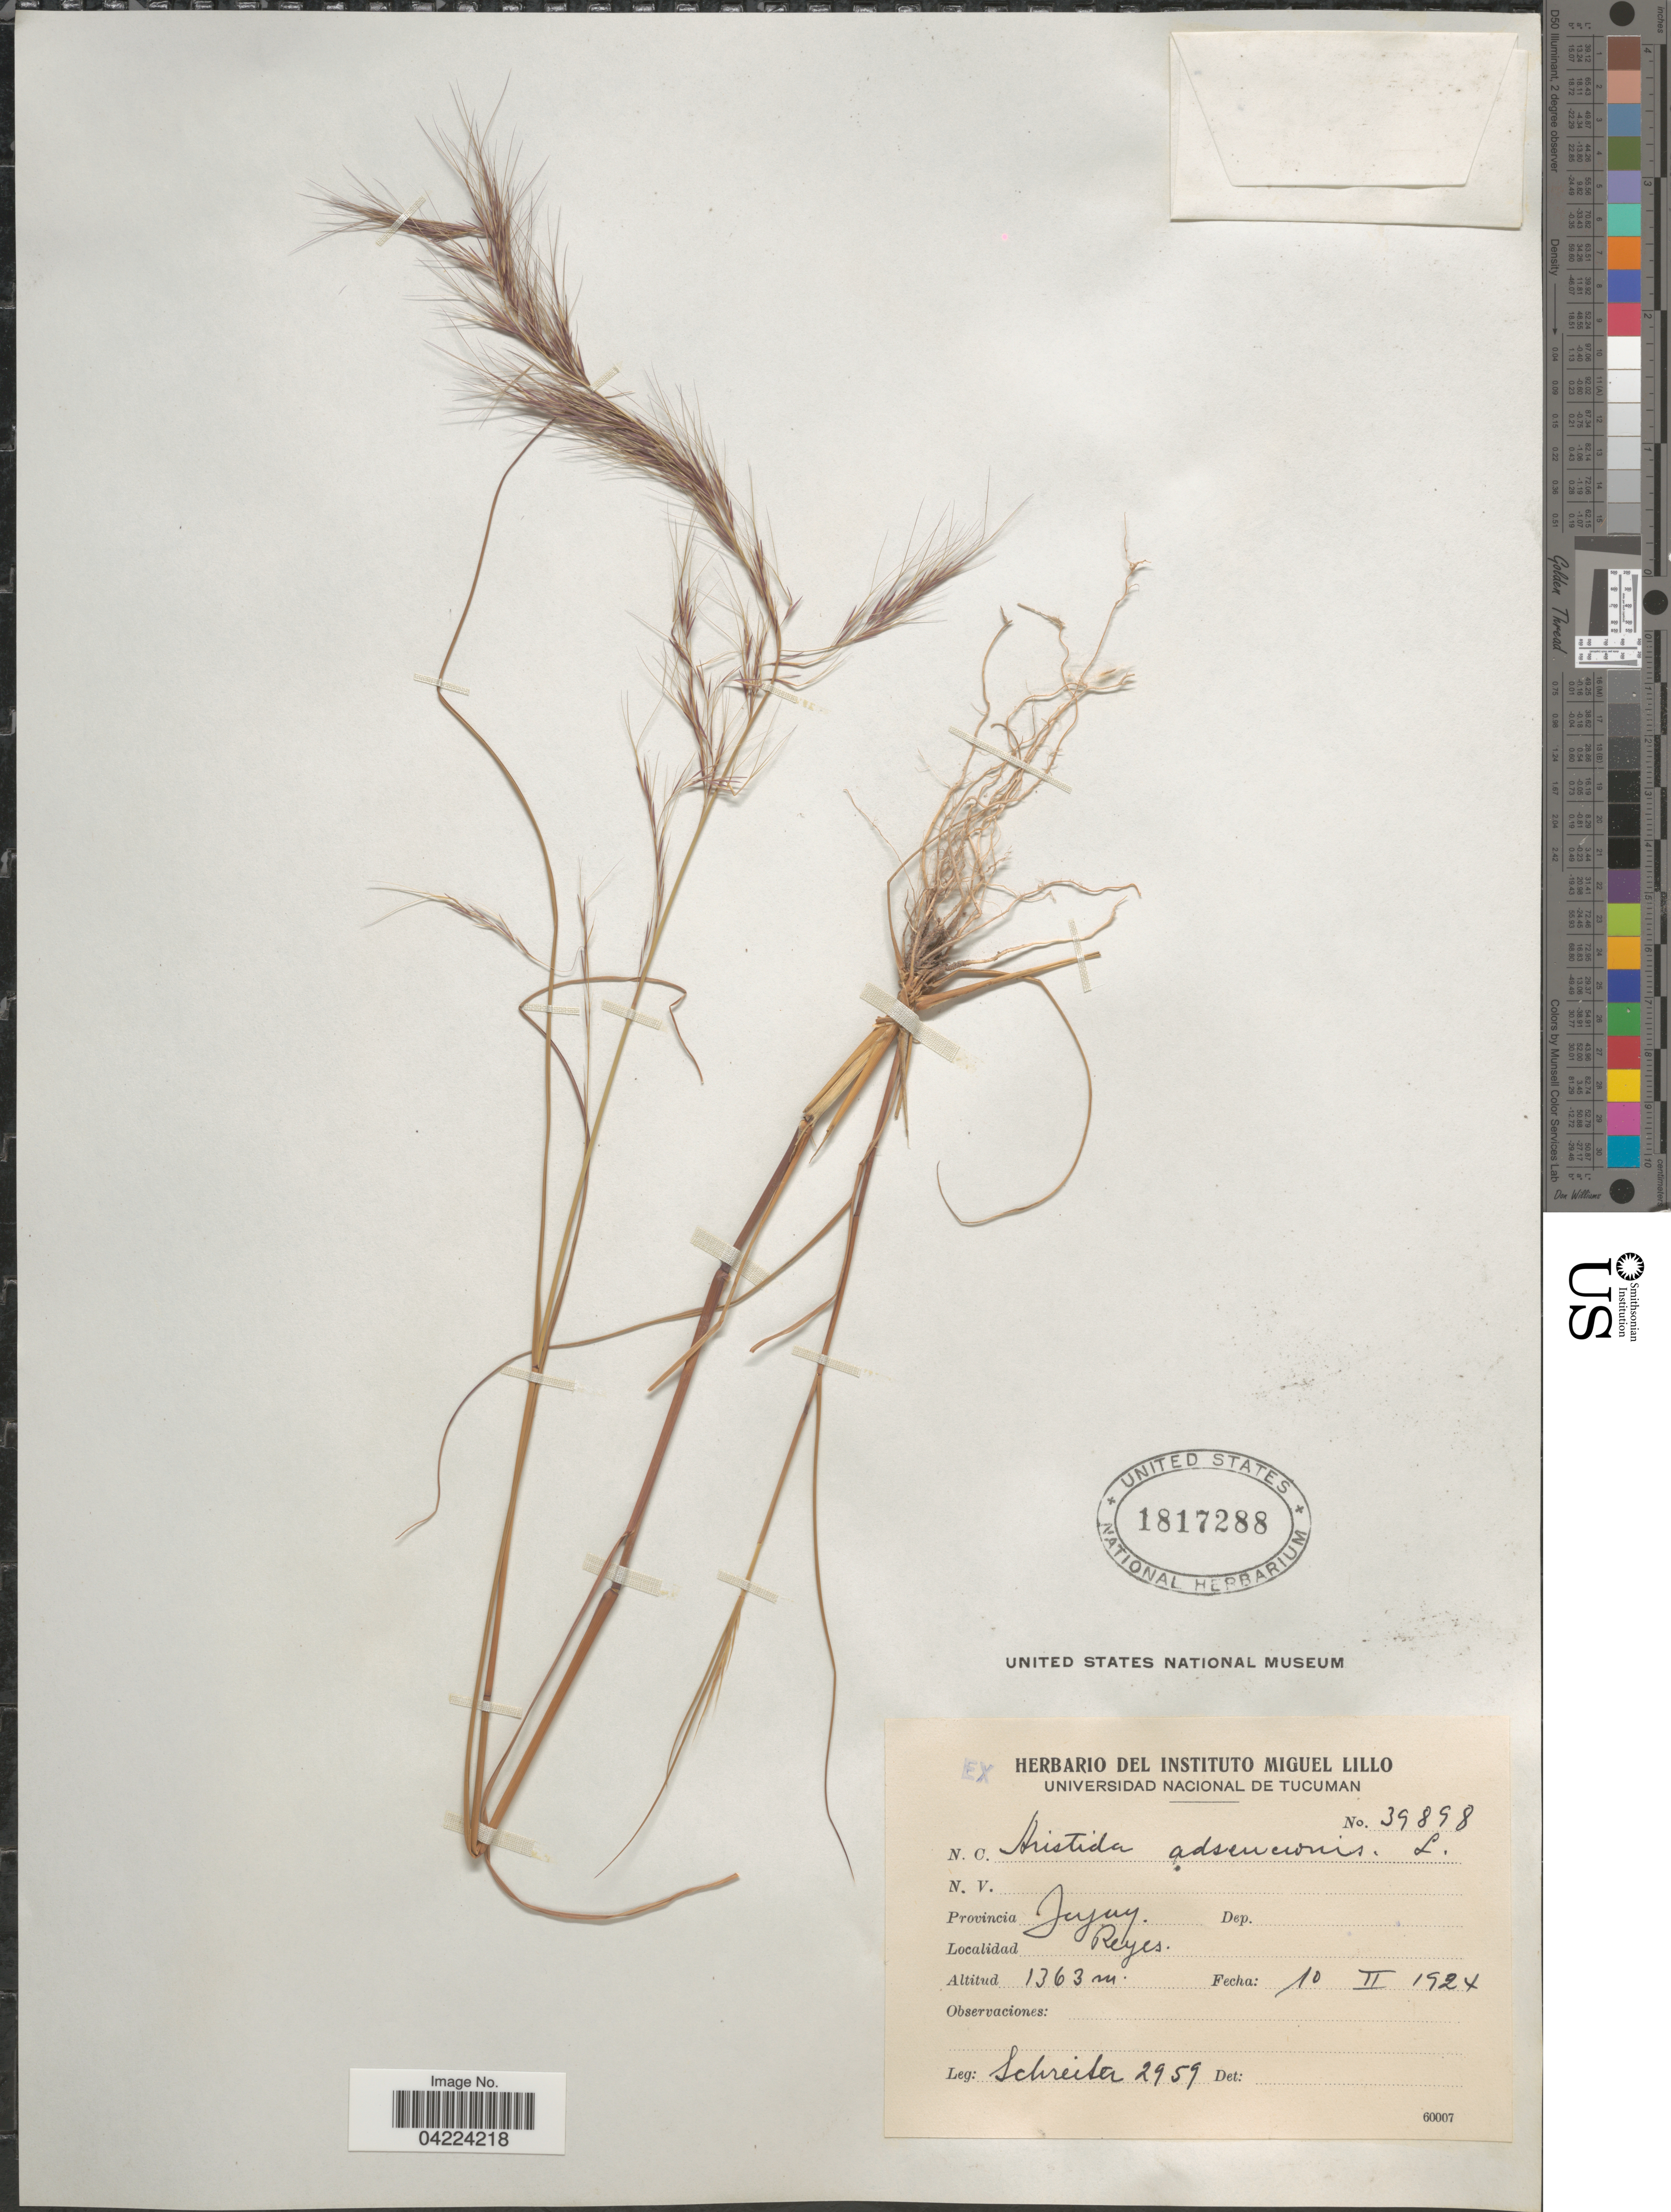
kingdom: Plantae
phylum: Tracheophyta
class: Liliopsida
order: Poales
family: Poaceae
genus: Aristida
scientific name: Aristida adscensionis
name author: L.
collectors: -. Schreiter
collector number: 2959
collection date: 1924-02-10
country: Argentina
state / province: Jujuy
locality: Reyes.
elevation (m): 1363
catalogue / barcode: US 1817288